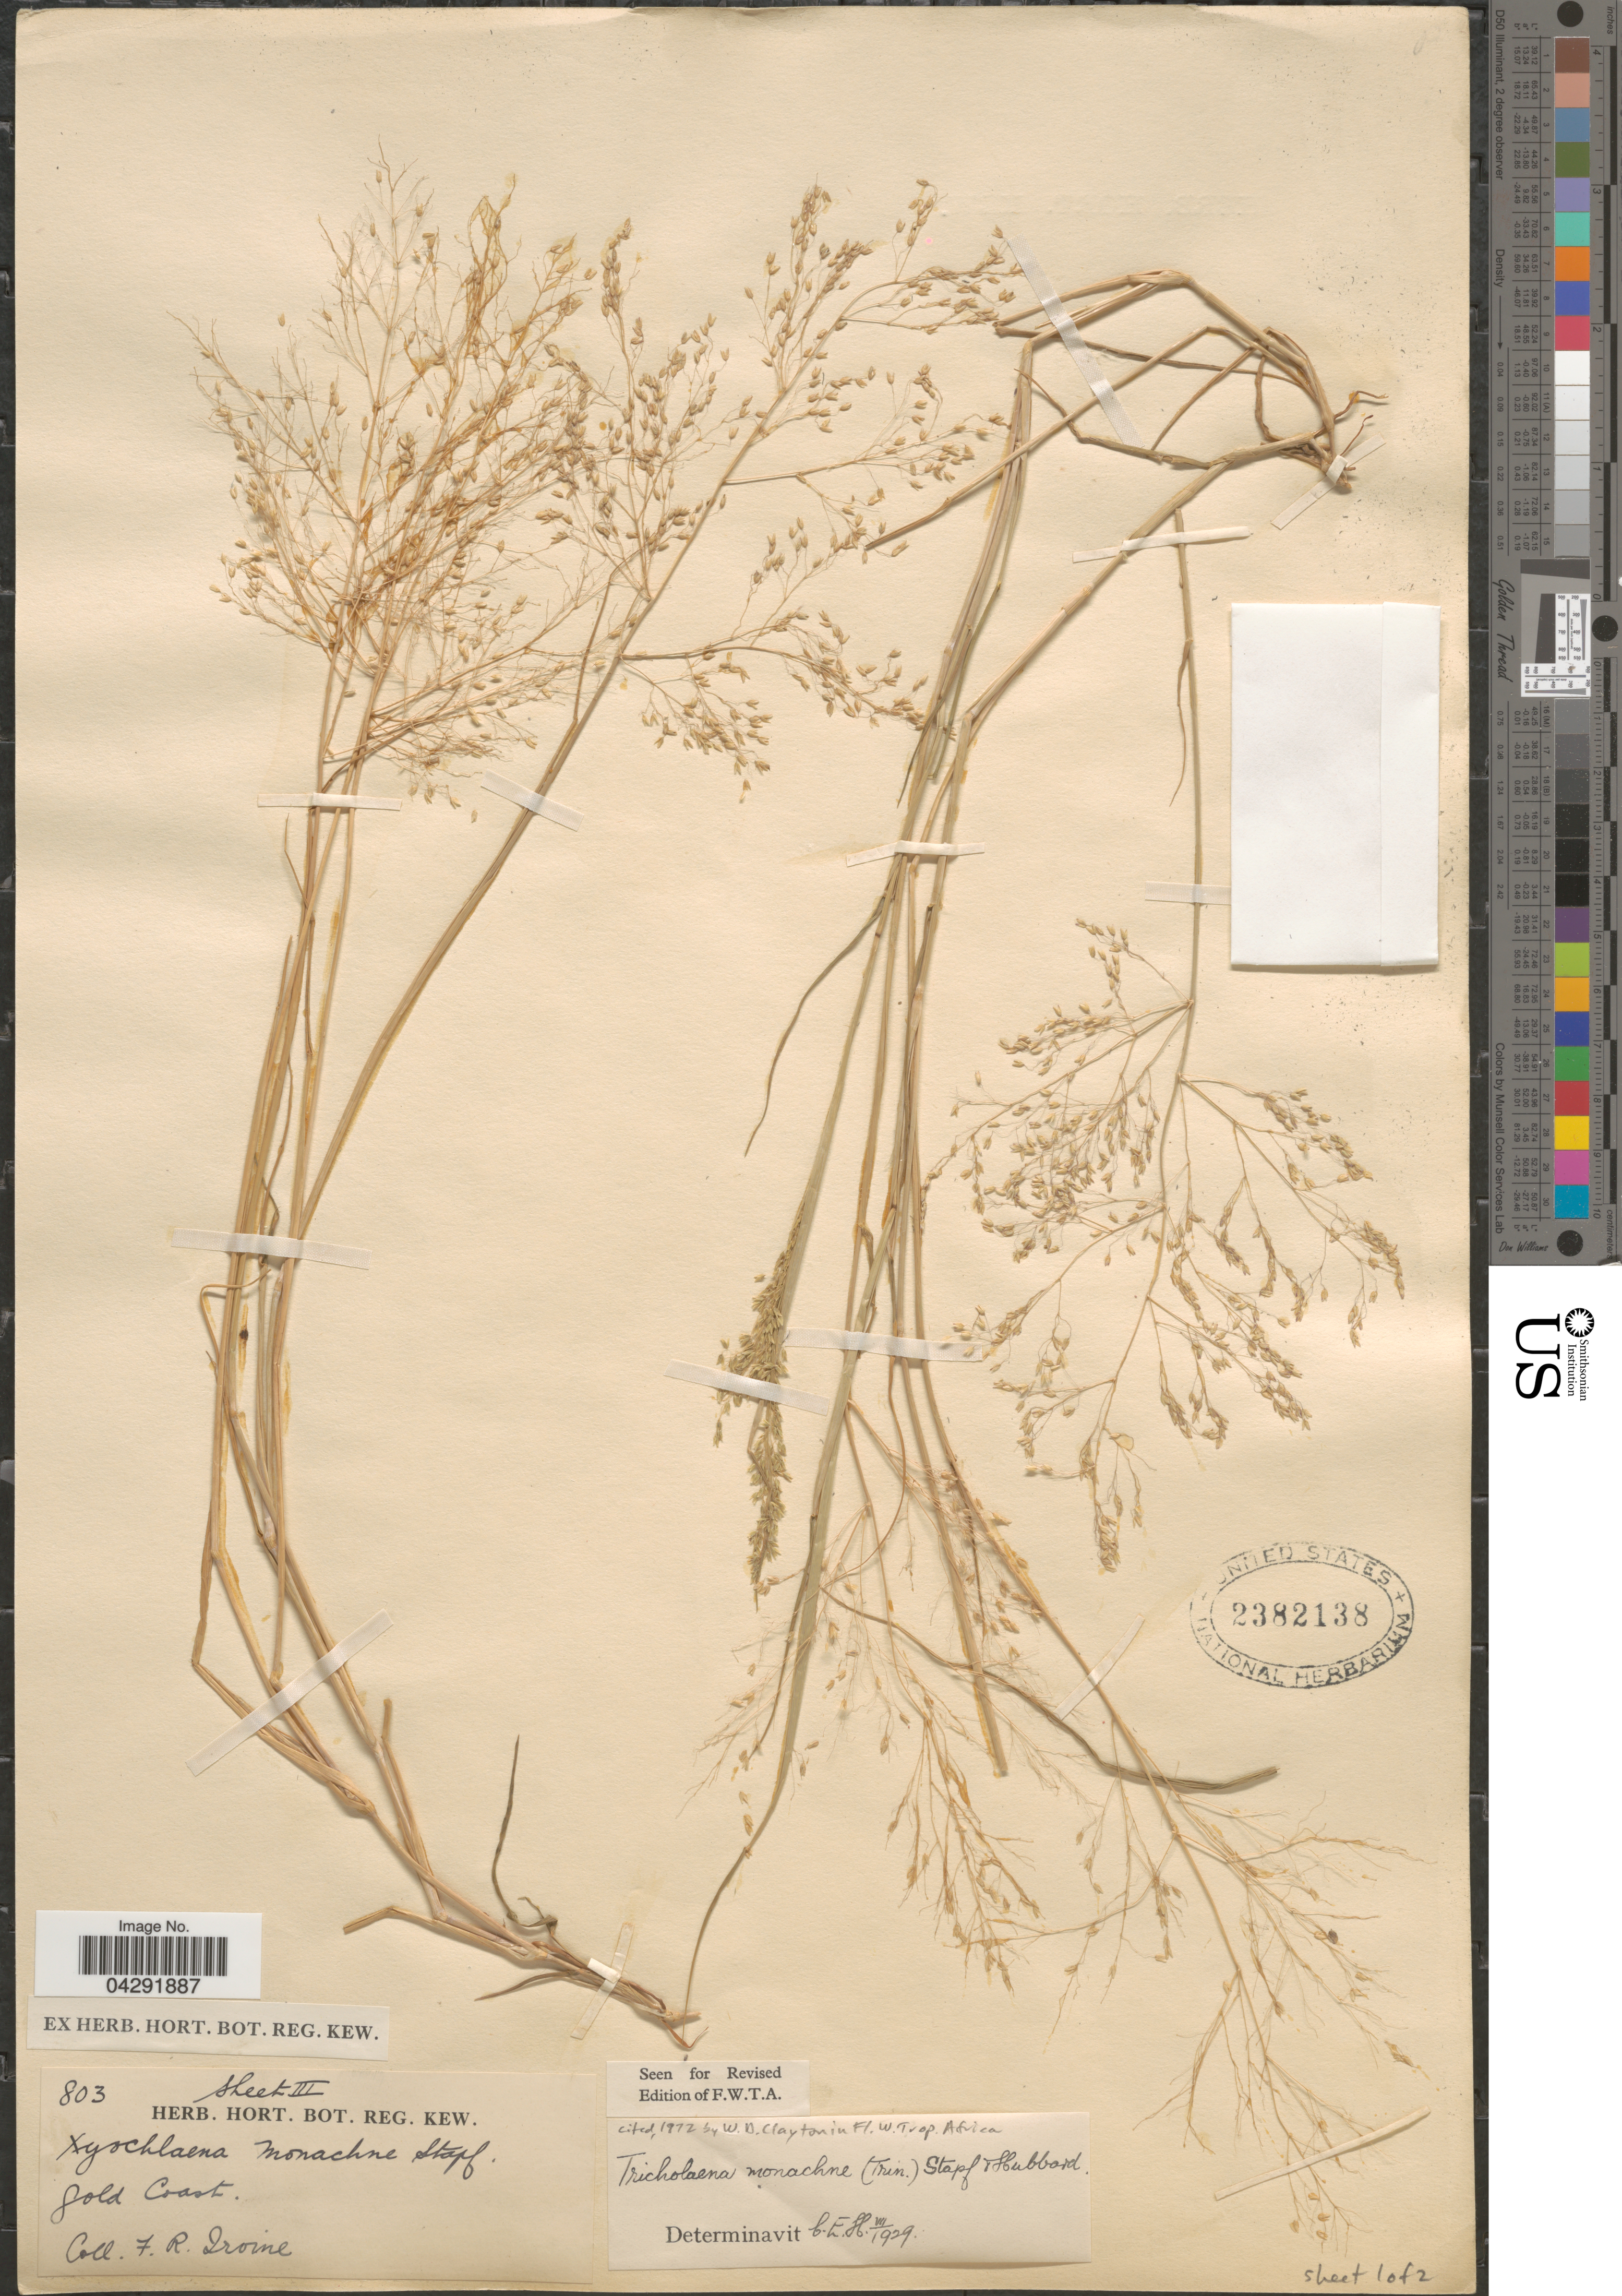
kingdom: Plantae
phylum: Tracheophyta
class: Liliopsida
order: Poales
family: Poaceae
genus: Tricholaena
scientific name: Tricholaena monachne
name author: (Trin.) Stapf & C.E. Hubb.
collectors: F. Irvine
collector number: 803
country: Ghana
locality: Gold Coast.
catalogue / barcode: US 2382138